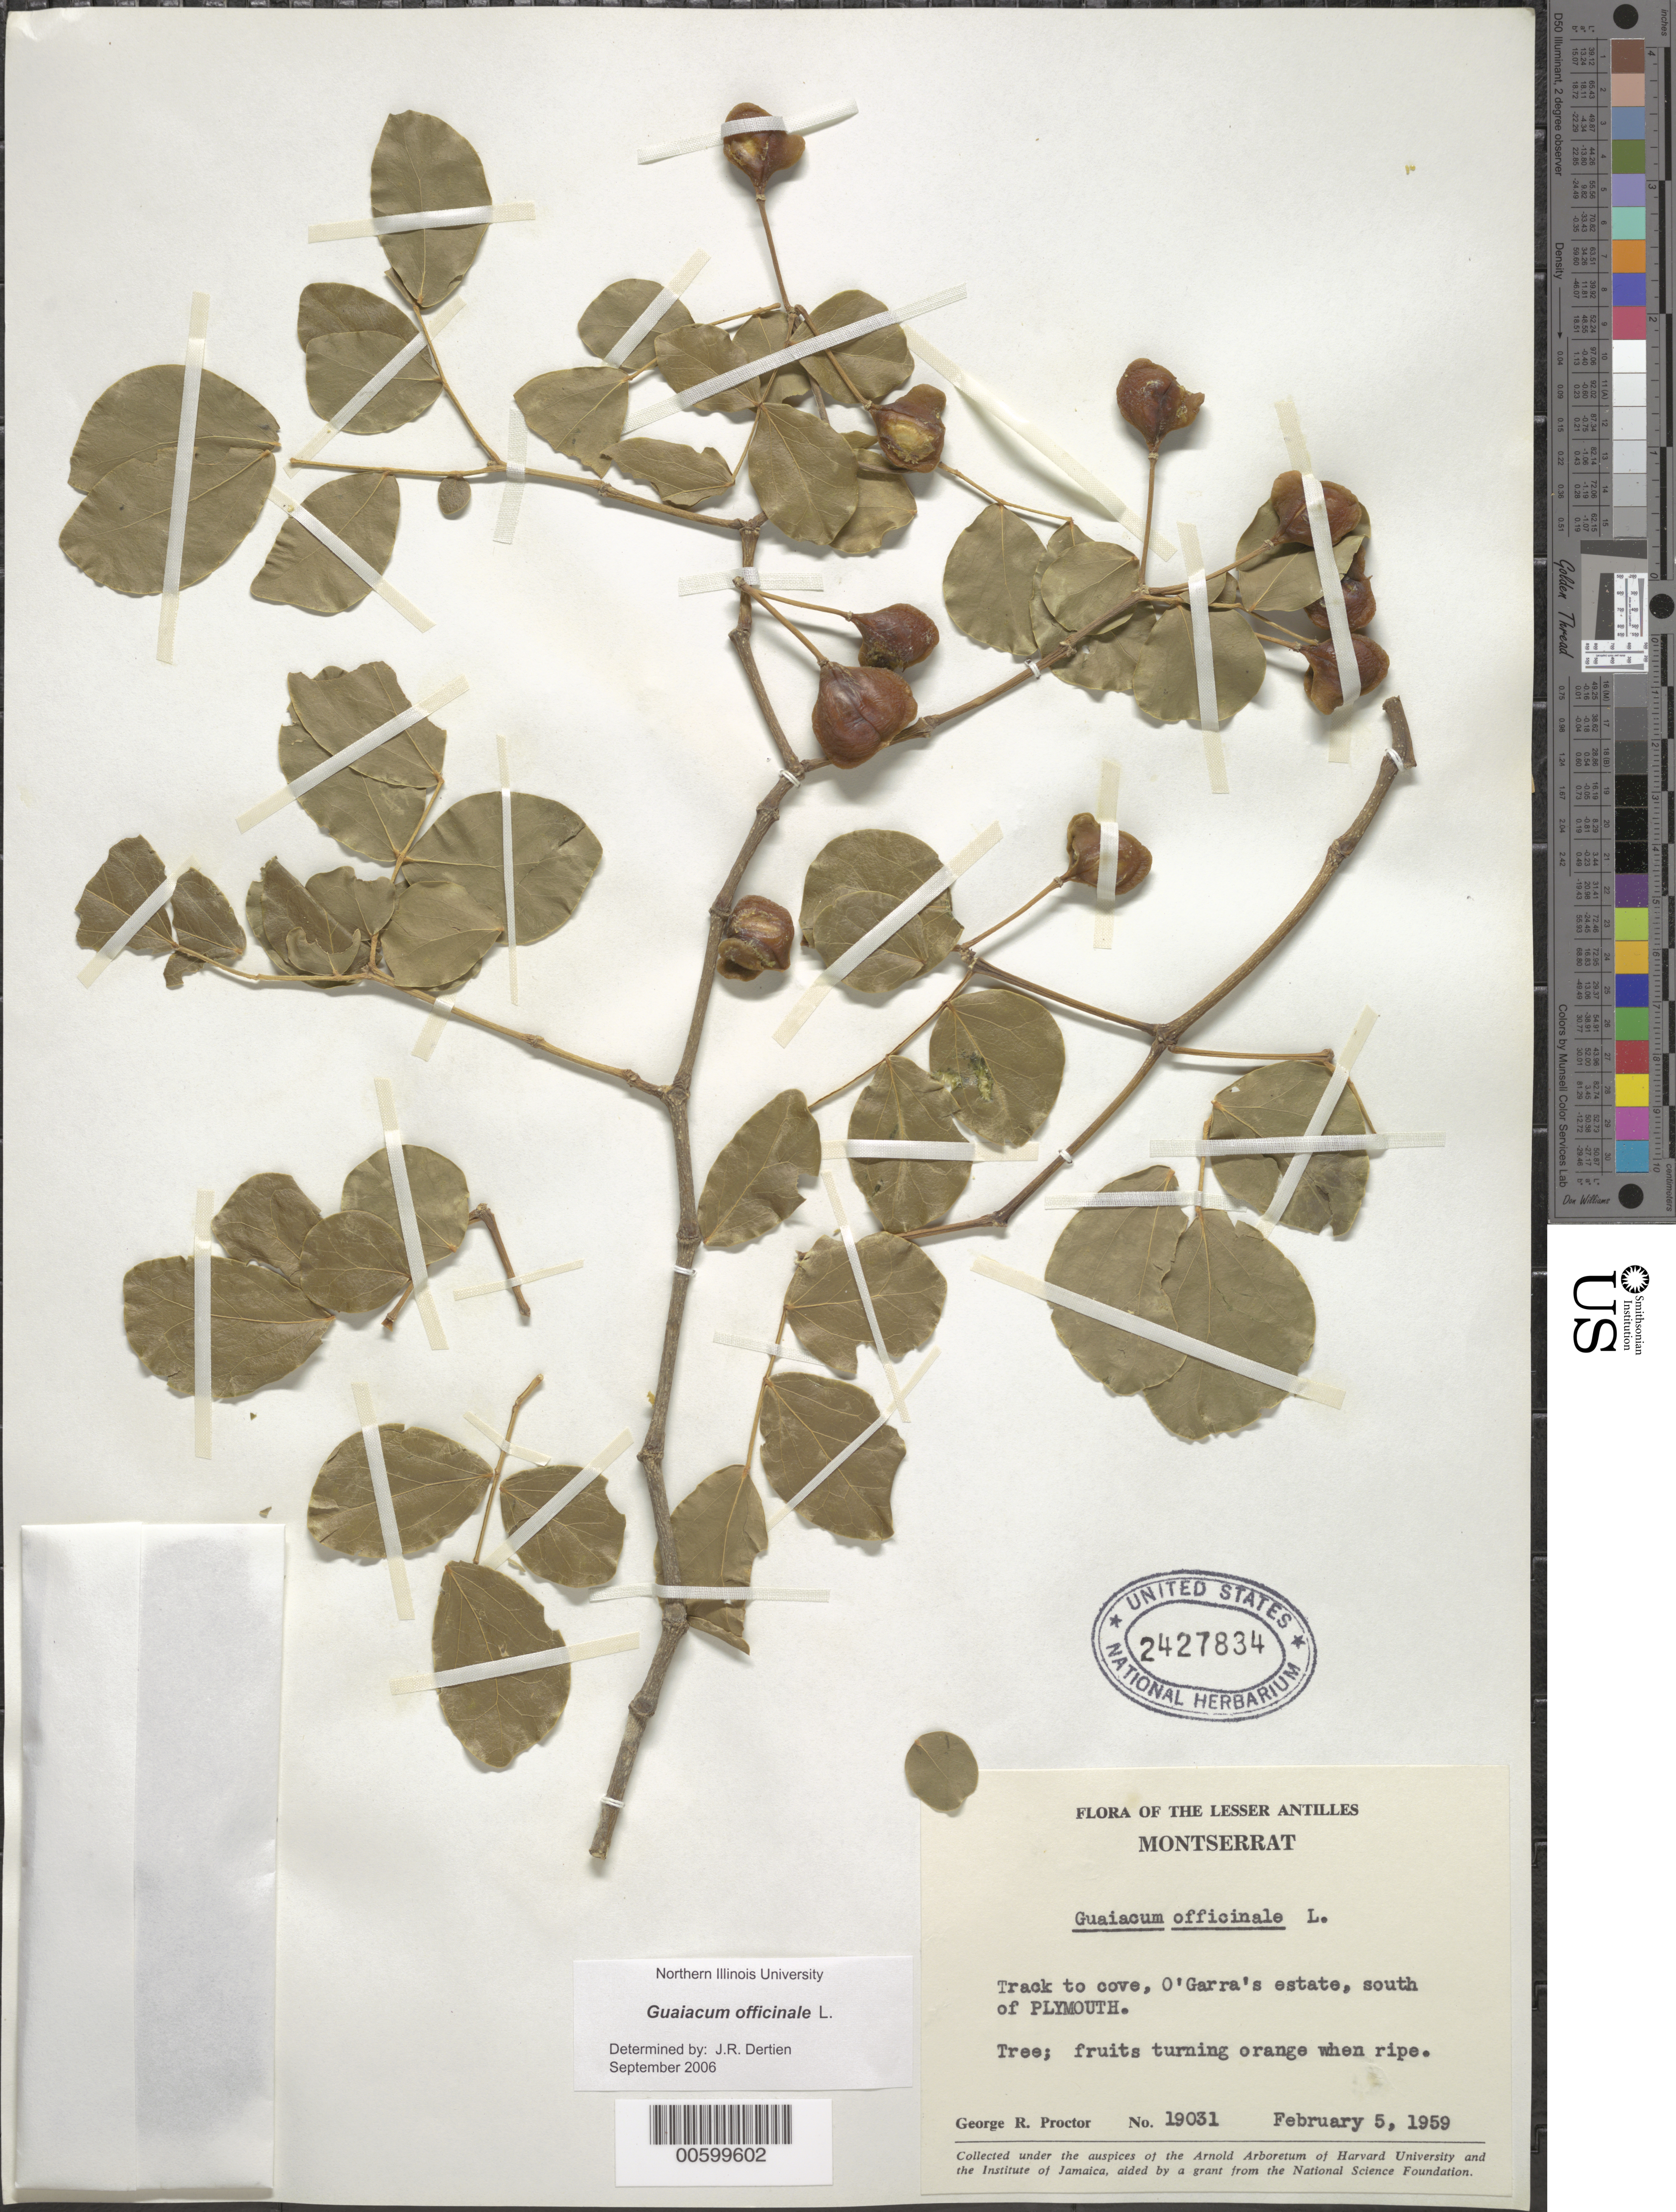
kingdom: Plantae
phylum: Tracheophyta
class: Magnoliopsida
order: Zygophyllales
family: Zygophyllaceae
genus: Guaiacum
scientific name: Guaiacum officinale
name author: L.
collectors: G. R. Proctor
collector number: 19031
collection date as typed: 05 Feb 1959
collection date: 1959-02-05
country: Montserrat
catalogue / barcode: US 2427834